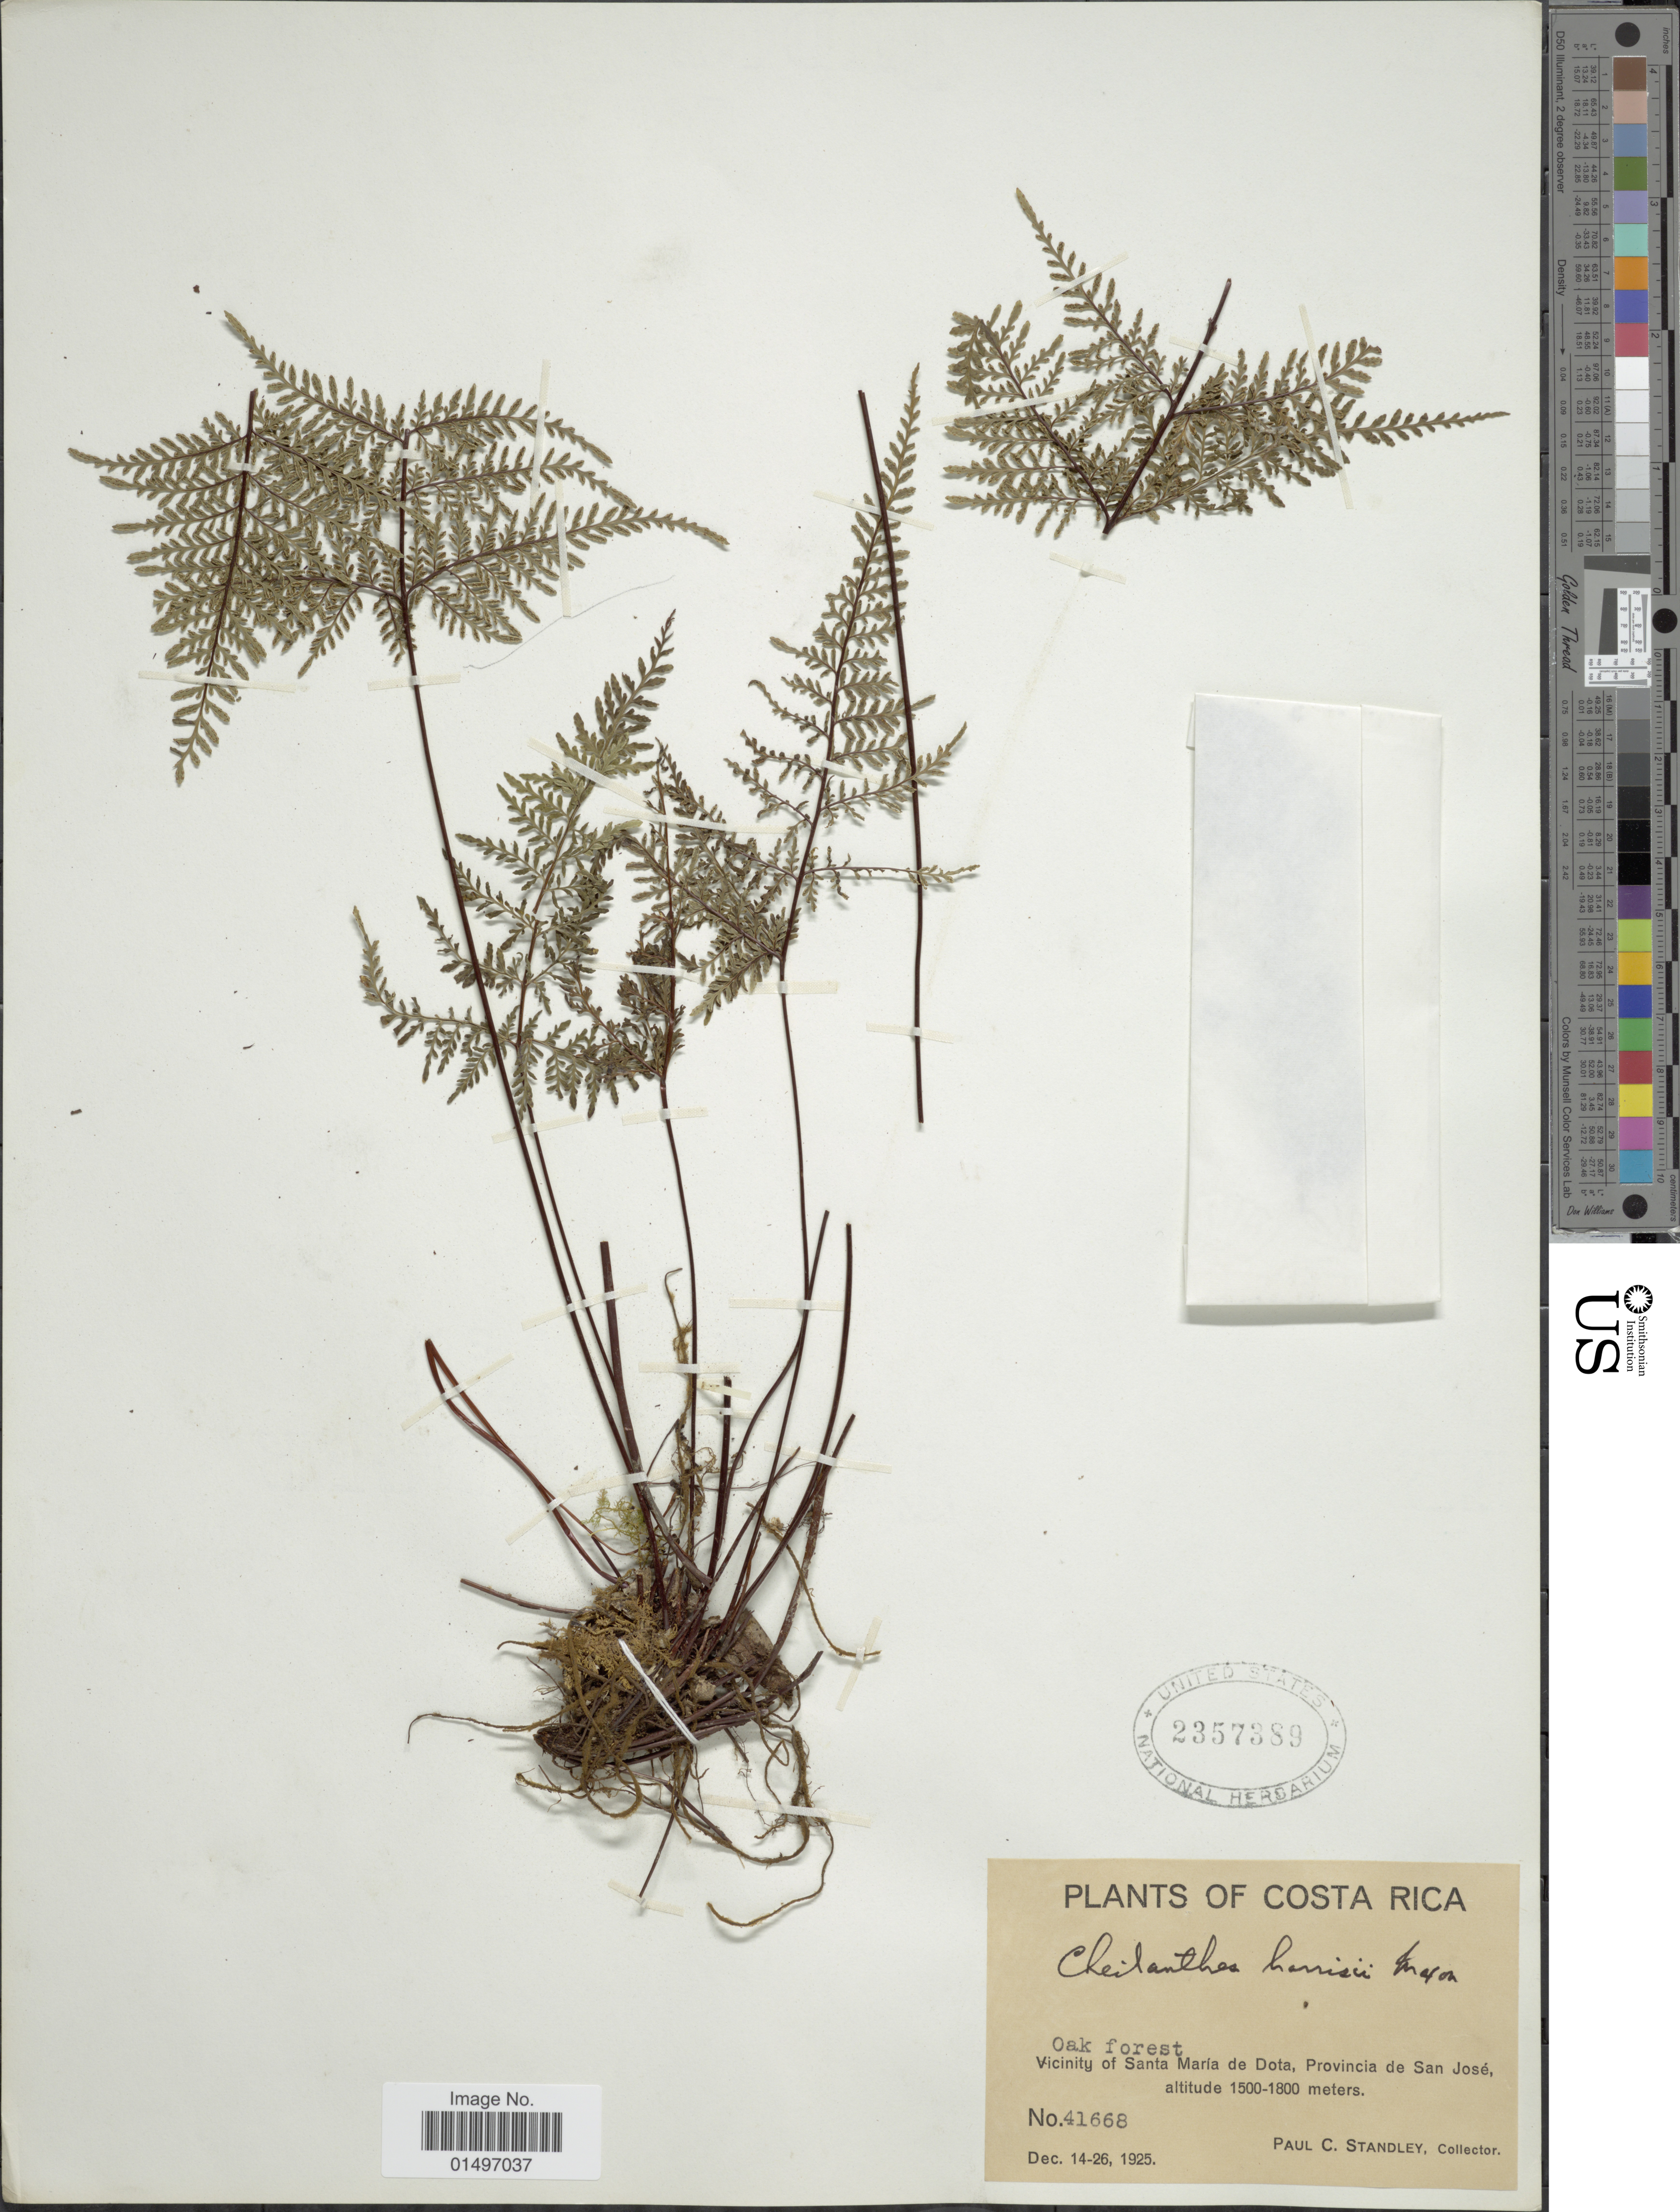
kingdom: Plantae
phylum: Tracheophyta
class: Polypodiopsida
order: Polypodiales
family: Pteridaceae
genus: Gaga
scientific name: Gaga harrisii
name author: (Maxon) Fay W. Li & Windham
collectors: P. C. Standley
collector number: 41668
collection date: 1925-12-14/1925-12-26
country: Costa Rica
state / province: San José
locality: Costa Rica, Vicinity of Santa Maria de Dota. Oak Forest.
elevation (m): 1500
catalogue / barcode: US 2357389